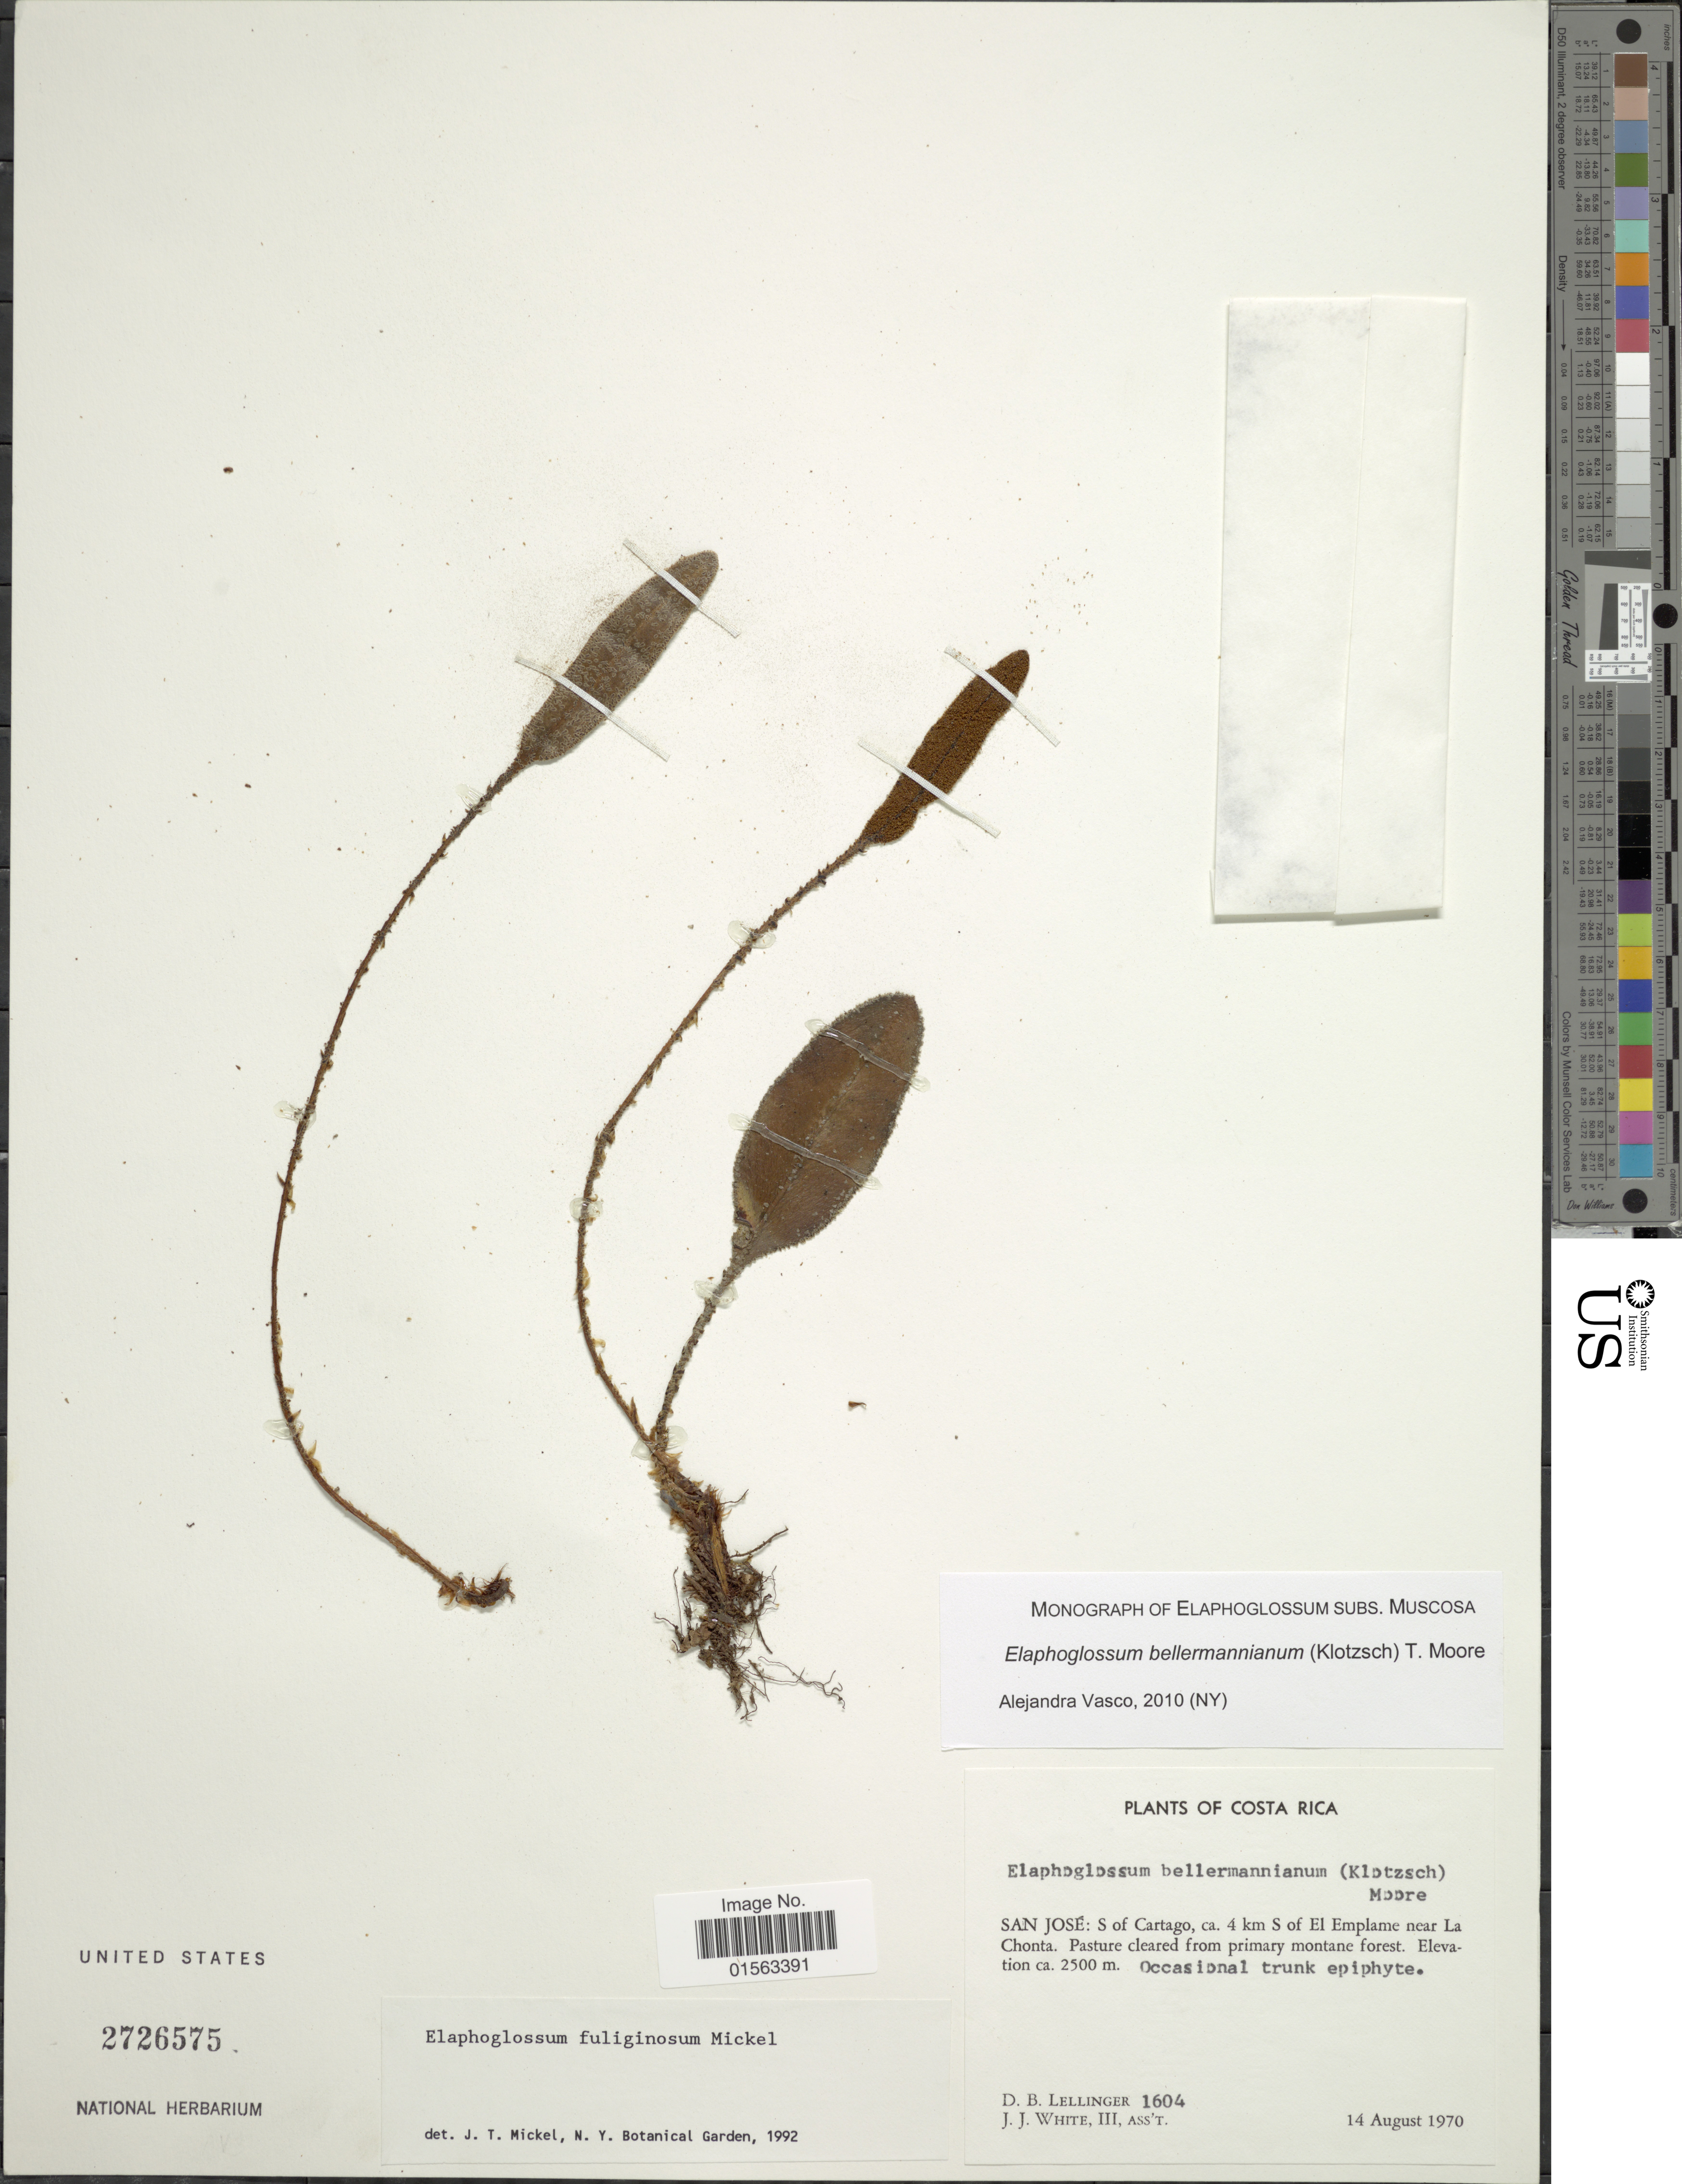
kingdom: Plantae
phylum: Tracheophyta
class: Polypodiopsida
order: Polypodiales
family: Dryopteridaceae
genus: Elaphoglossum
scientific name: Elaphoglossum bellermannianum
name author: (Klotzsch) T. Moore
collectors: D. B. Lellinger & J. J. White III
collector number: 1604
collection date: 1970-08-14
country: Costa Rica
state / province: San José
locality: San Jose: S of Cartago, ca. 4 km S of El Emplame near La Chonta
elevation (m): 2500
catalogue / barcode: US 2726575